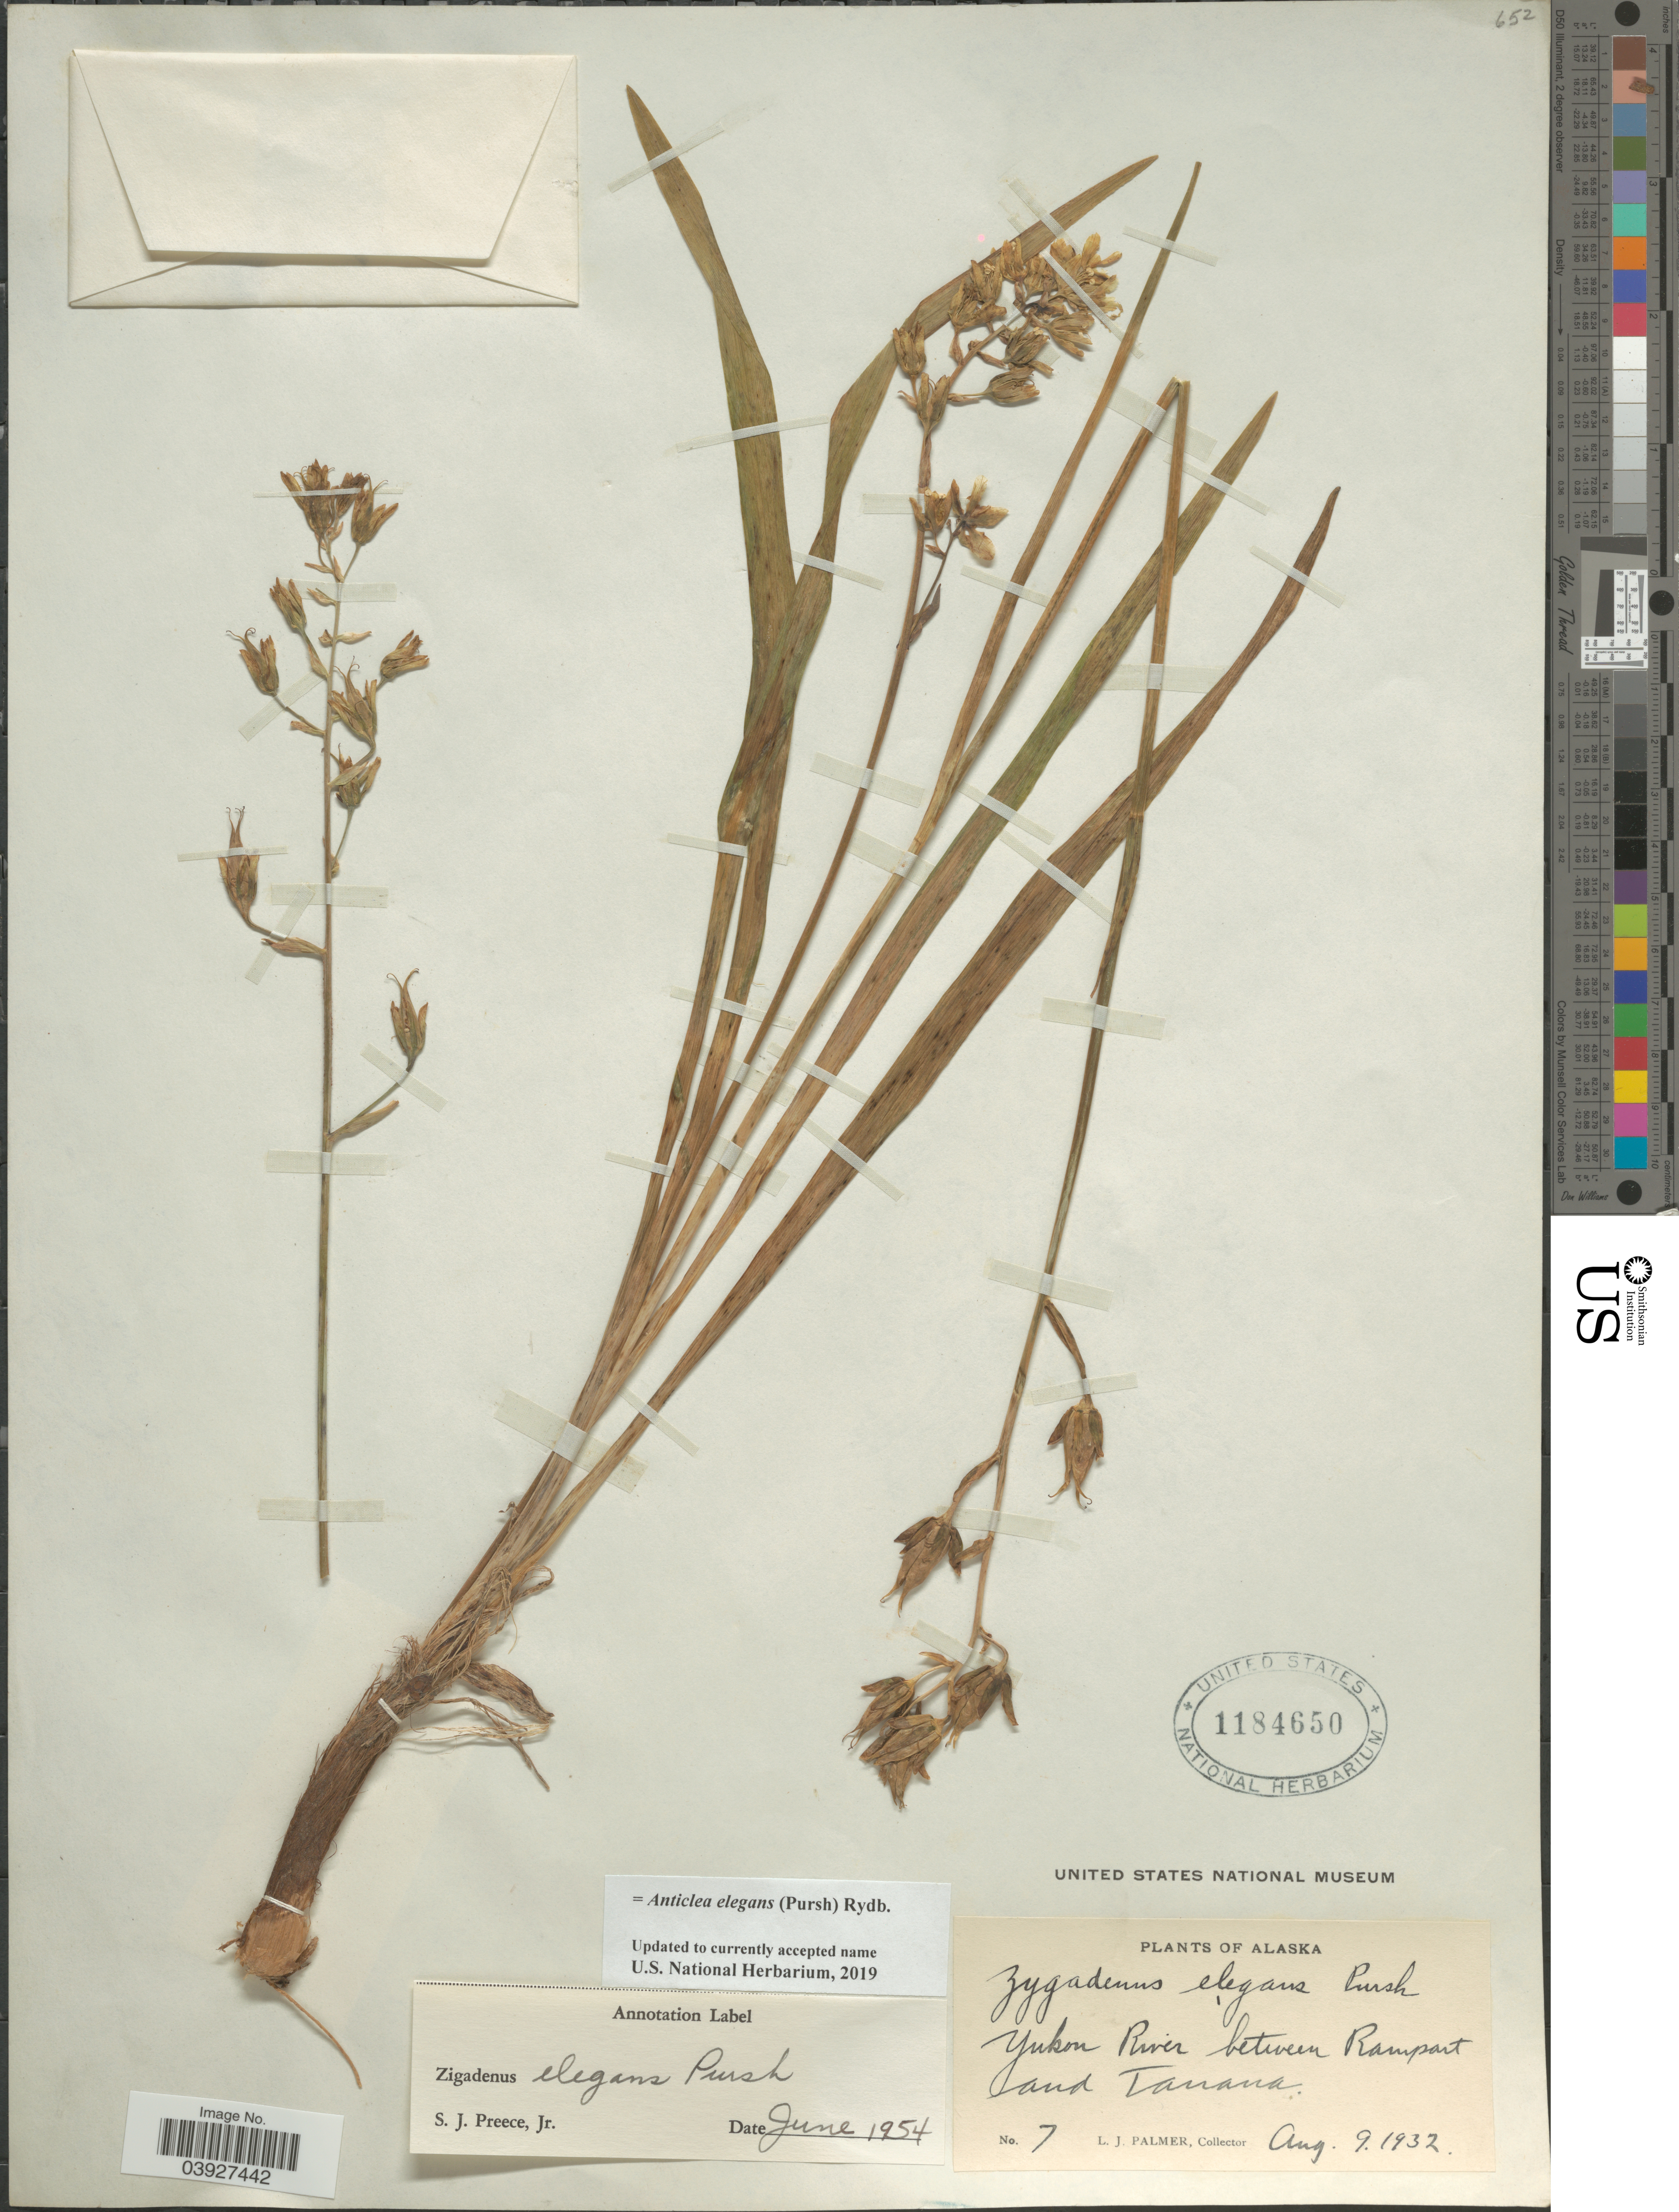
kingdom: Plantae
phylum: Tracheophyta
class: Liliopsida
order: Liliales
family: Melanthiaceae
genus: Anticlea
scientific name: Anticlea elegans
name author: (Pursh) Rydb.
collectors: L. J. Palmer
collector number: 7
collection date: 1932-08-09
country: United States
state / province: Alaska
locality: Yukon River between Rampart and Tanana.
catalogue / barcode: US 1184650